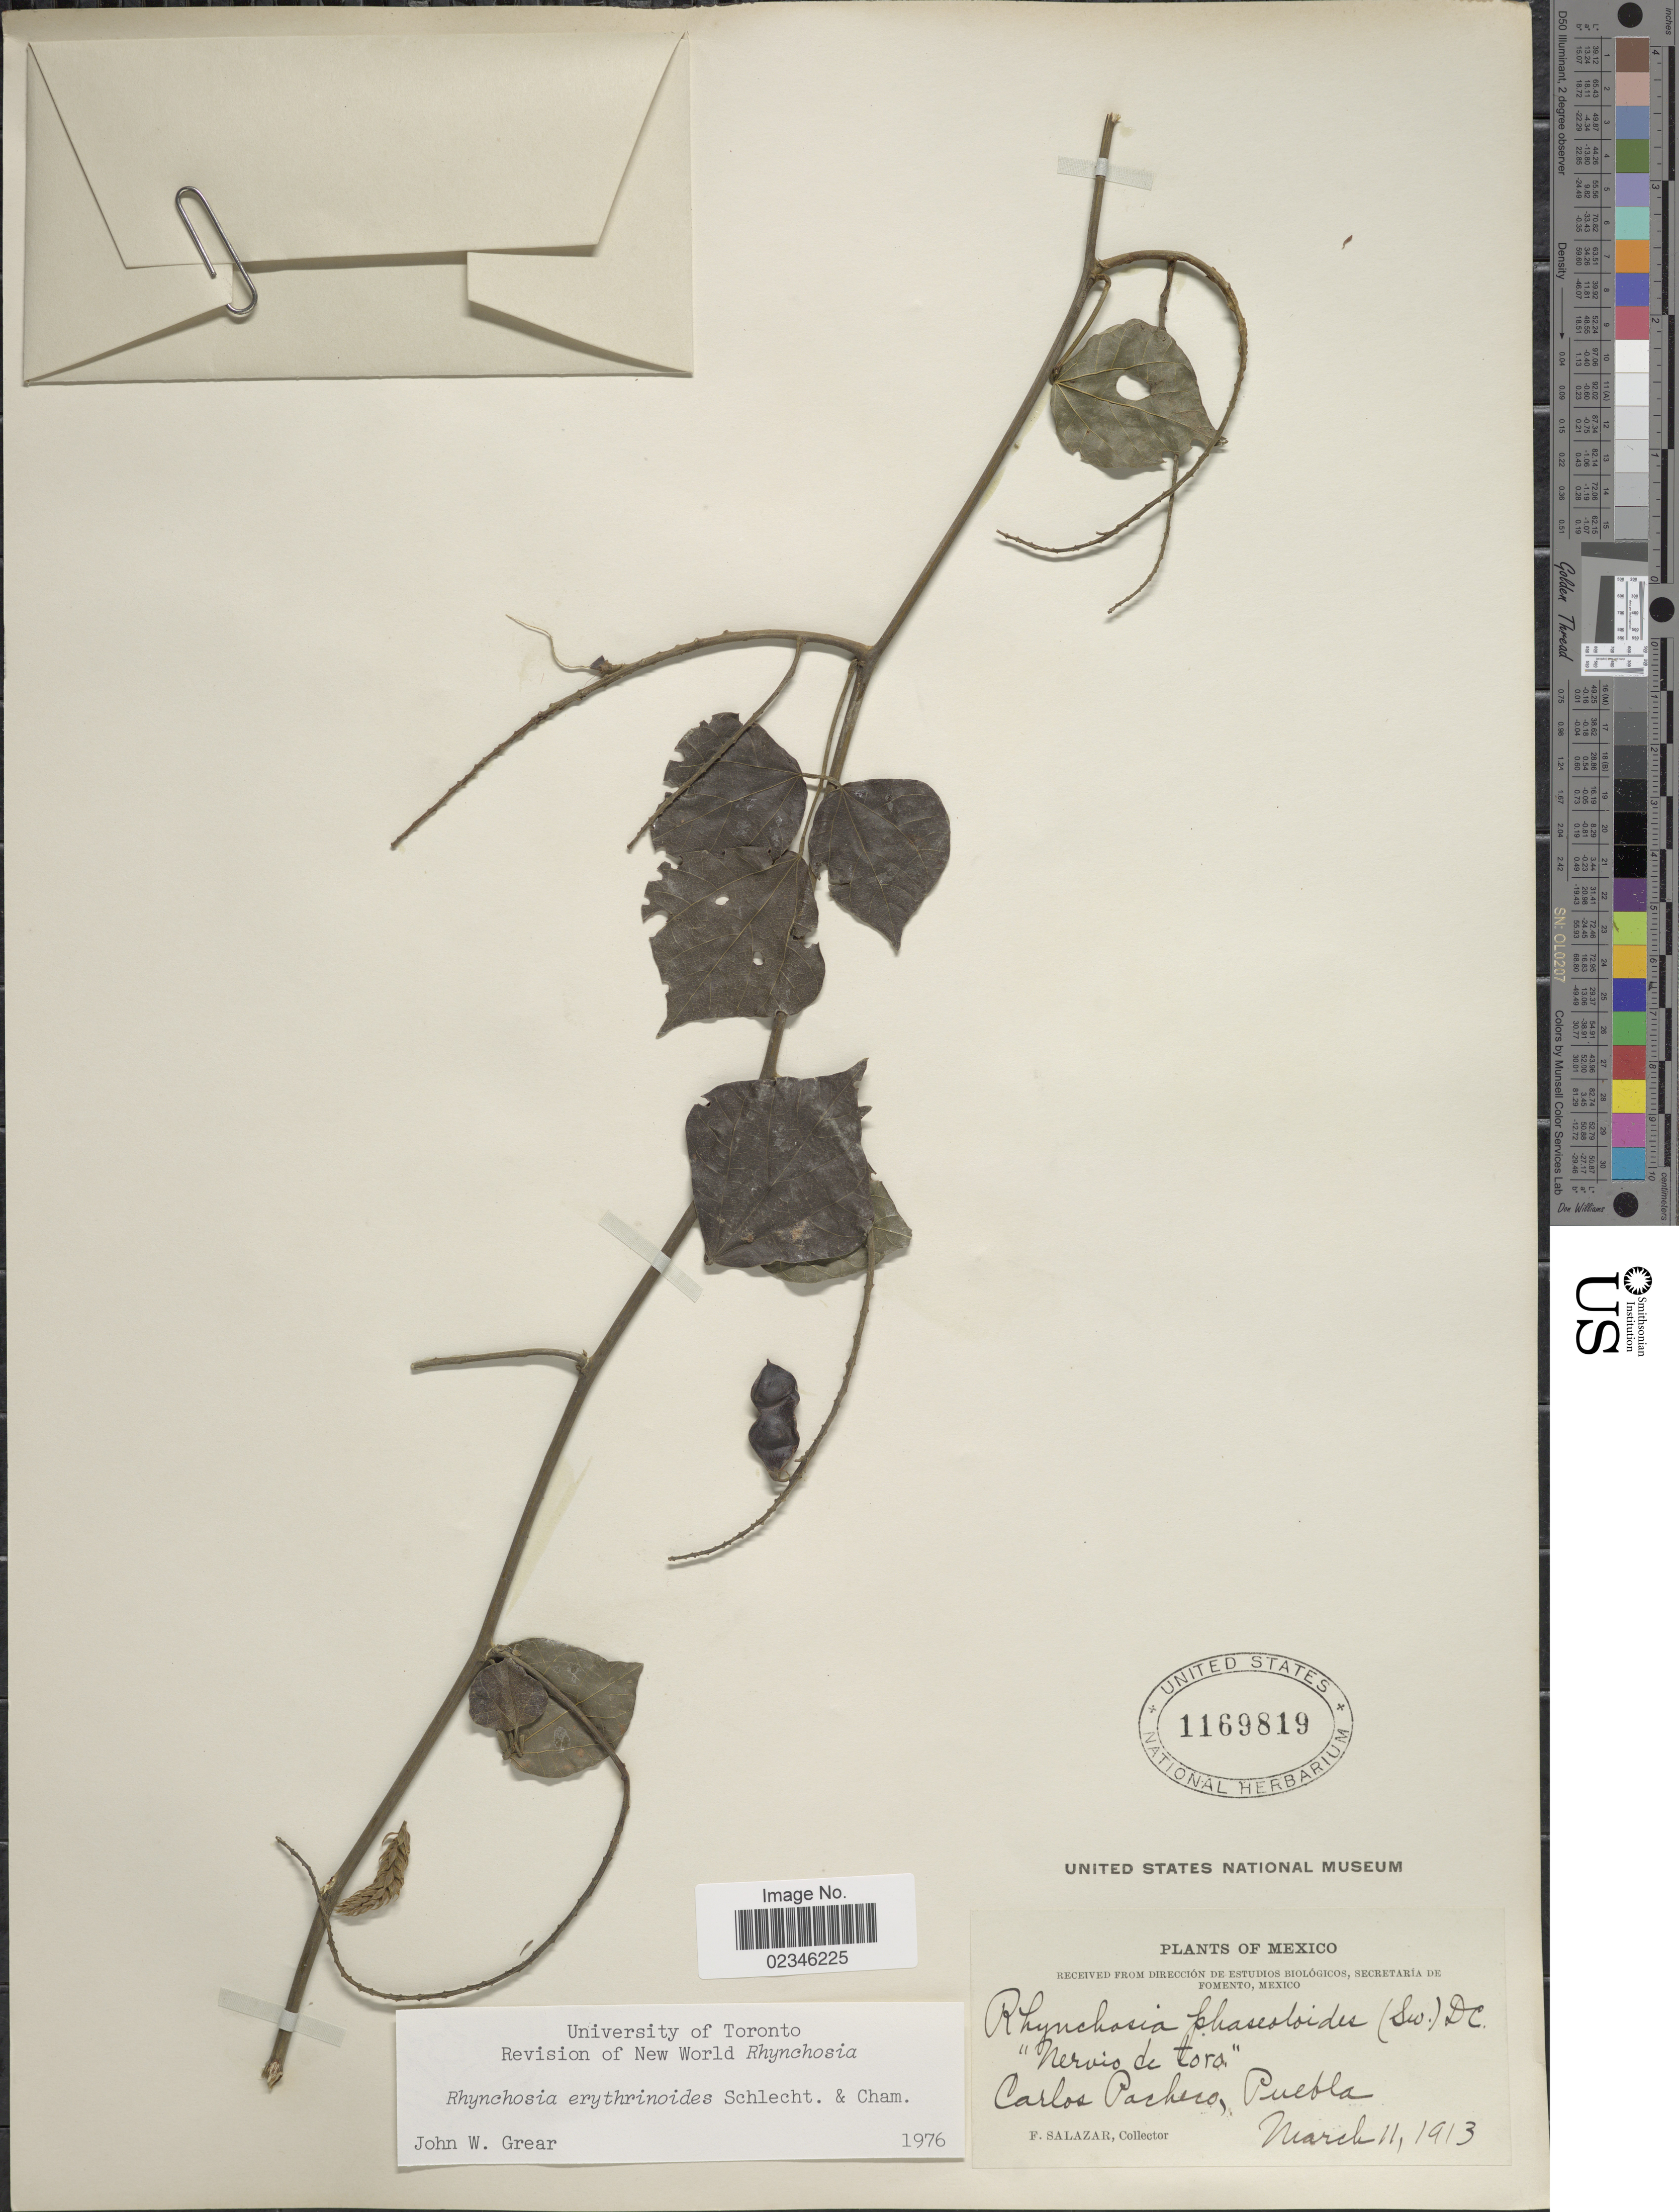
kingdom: Plantae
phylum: Tracheophyta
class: Magnoliopsida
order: Fabales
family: Fabaceae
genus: Rhynchosia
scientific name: Rhynchosia erythrinoides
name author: Schltdl. & Cham.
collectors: F. Salazar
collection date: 1913-03-11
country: Mexico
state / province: Puebla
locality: Nervis de toro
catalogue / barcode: US 1169819